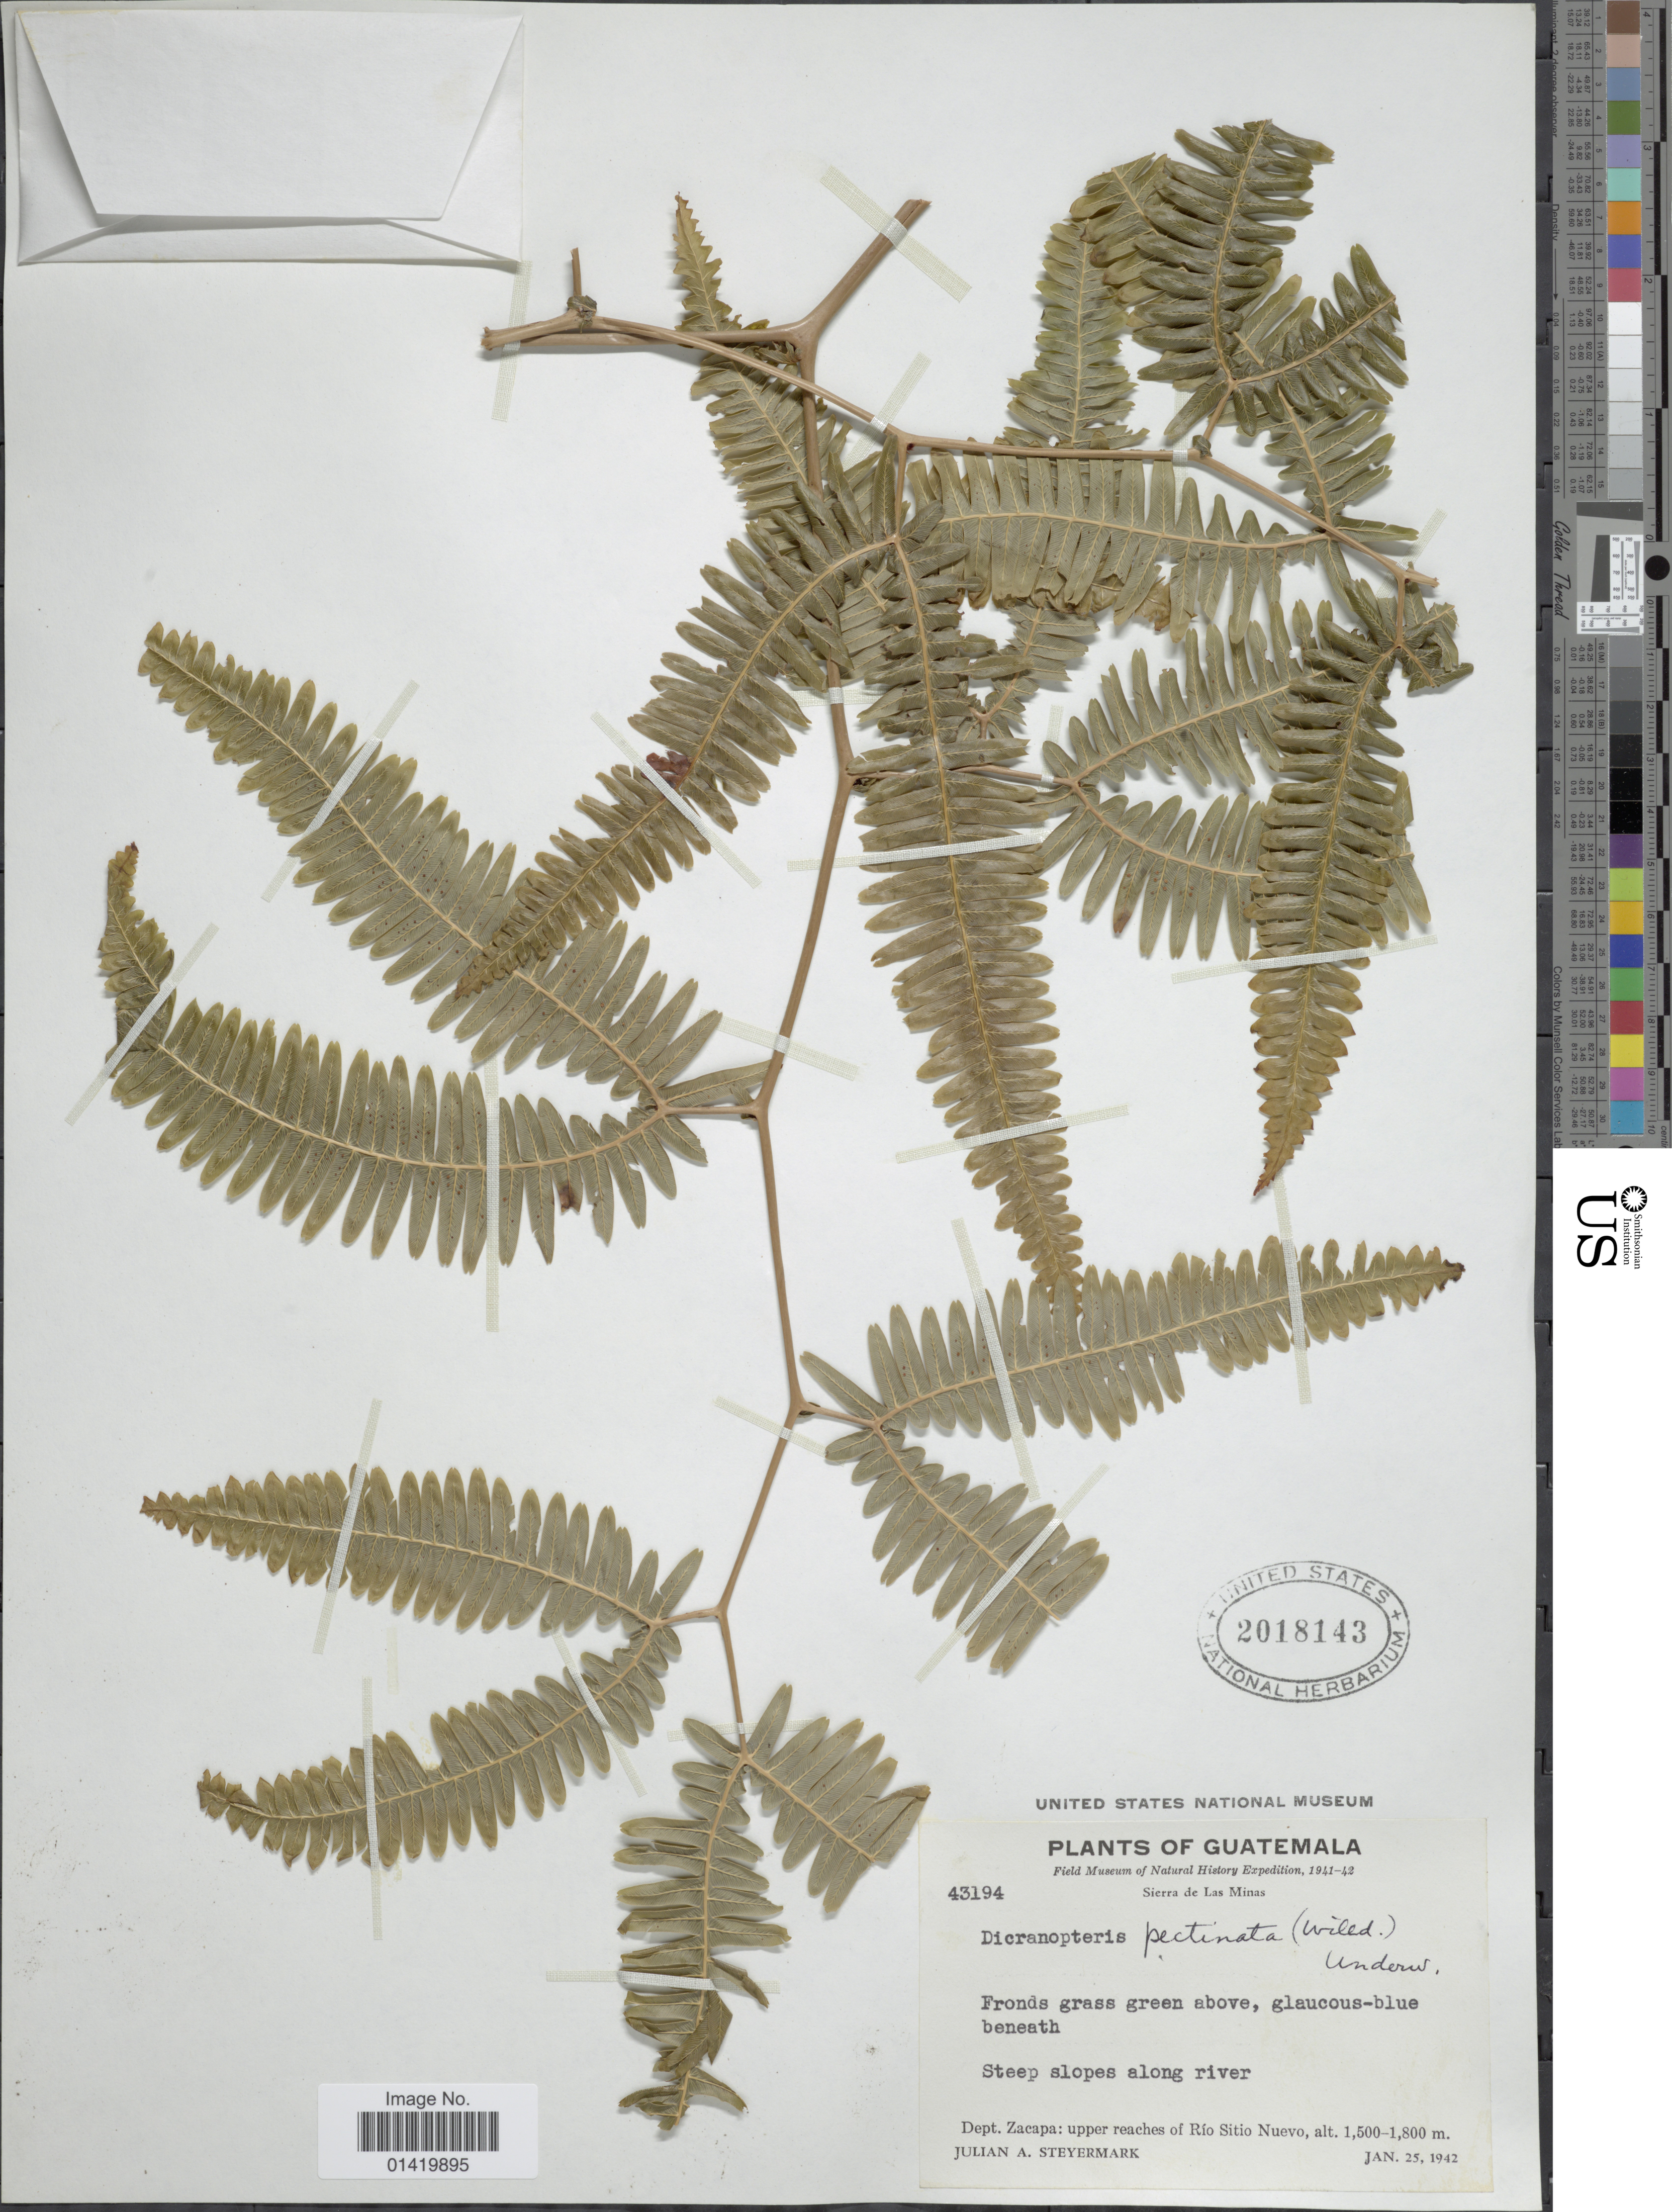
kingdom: Plantae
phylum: Tracheophyta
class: Polypodiopsida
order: Gleicheniales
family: Gleicheniaceae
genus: Gleichenella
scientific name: Gleichenella pectinata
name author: (Willd.) Ching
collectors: J. Steyermark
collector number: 43194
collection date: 1942-01-25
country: Guatemala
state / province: Zacapa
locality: Steep slopes along river, Dept. Zacapa: upper reaches of Río Sitio Nuevo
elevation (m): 1500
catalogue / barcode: US 2018143